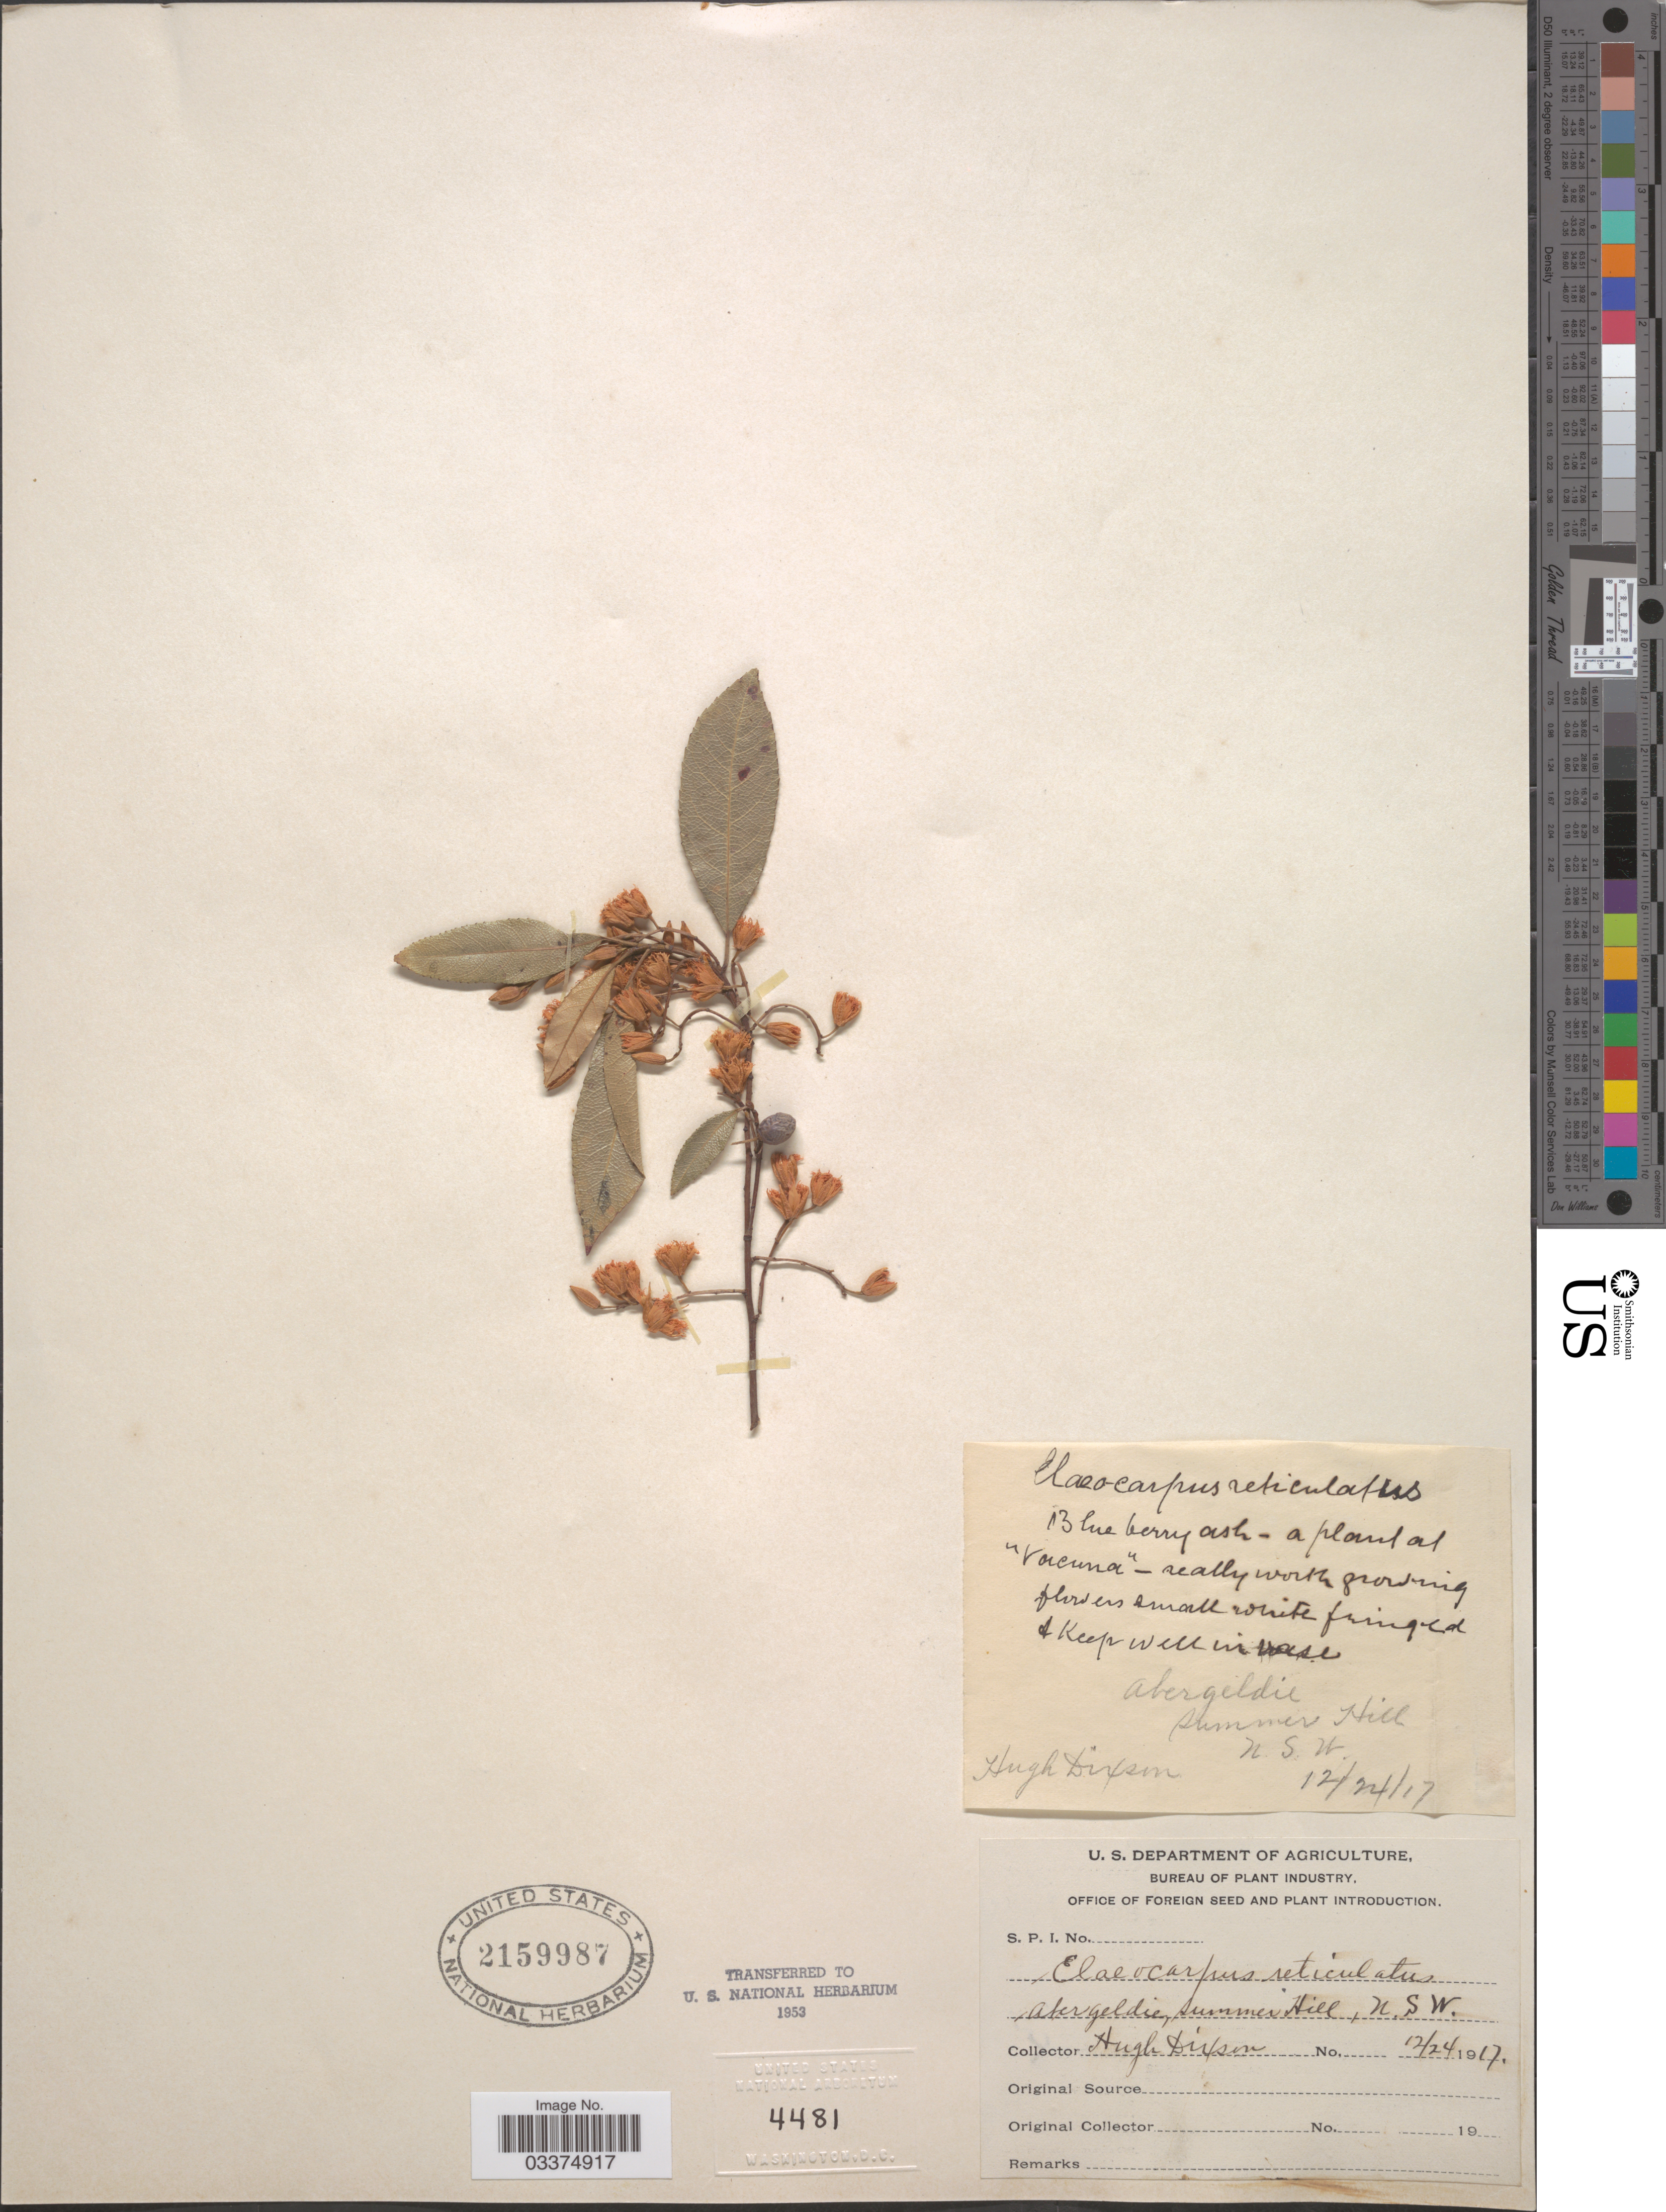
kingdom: Plantae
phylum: Tracheophyta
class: Magnoliopsida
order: Oxalidales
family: Elaeocarpaceae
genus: Elaeocarpus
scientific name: Elaeocarpus reticulatus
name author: Sm.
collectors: H. Dixon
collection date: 1917-12-24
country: Australia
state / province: New South Wales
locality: Abergeldie, summer Hill.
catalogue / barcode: US 2159987